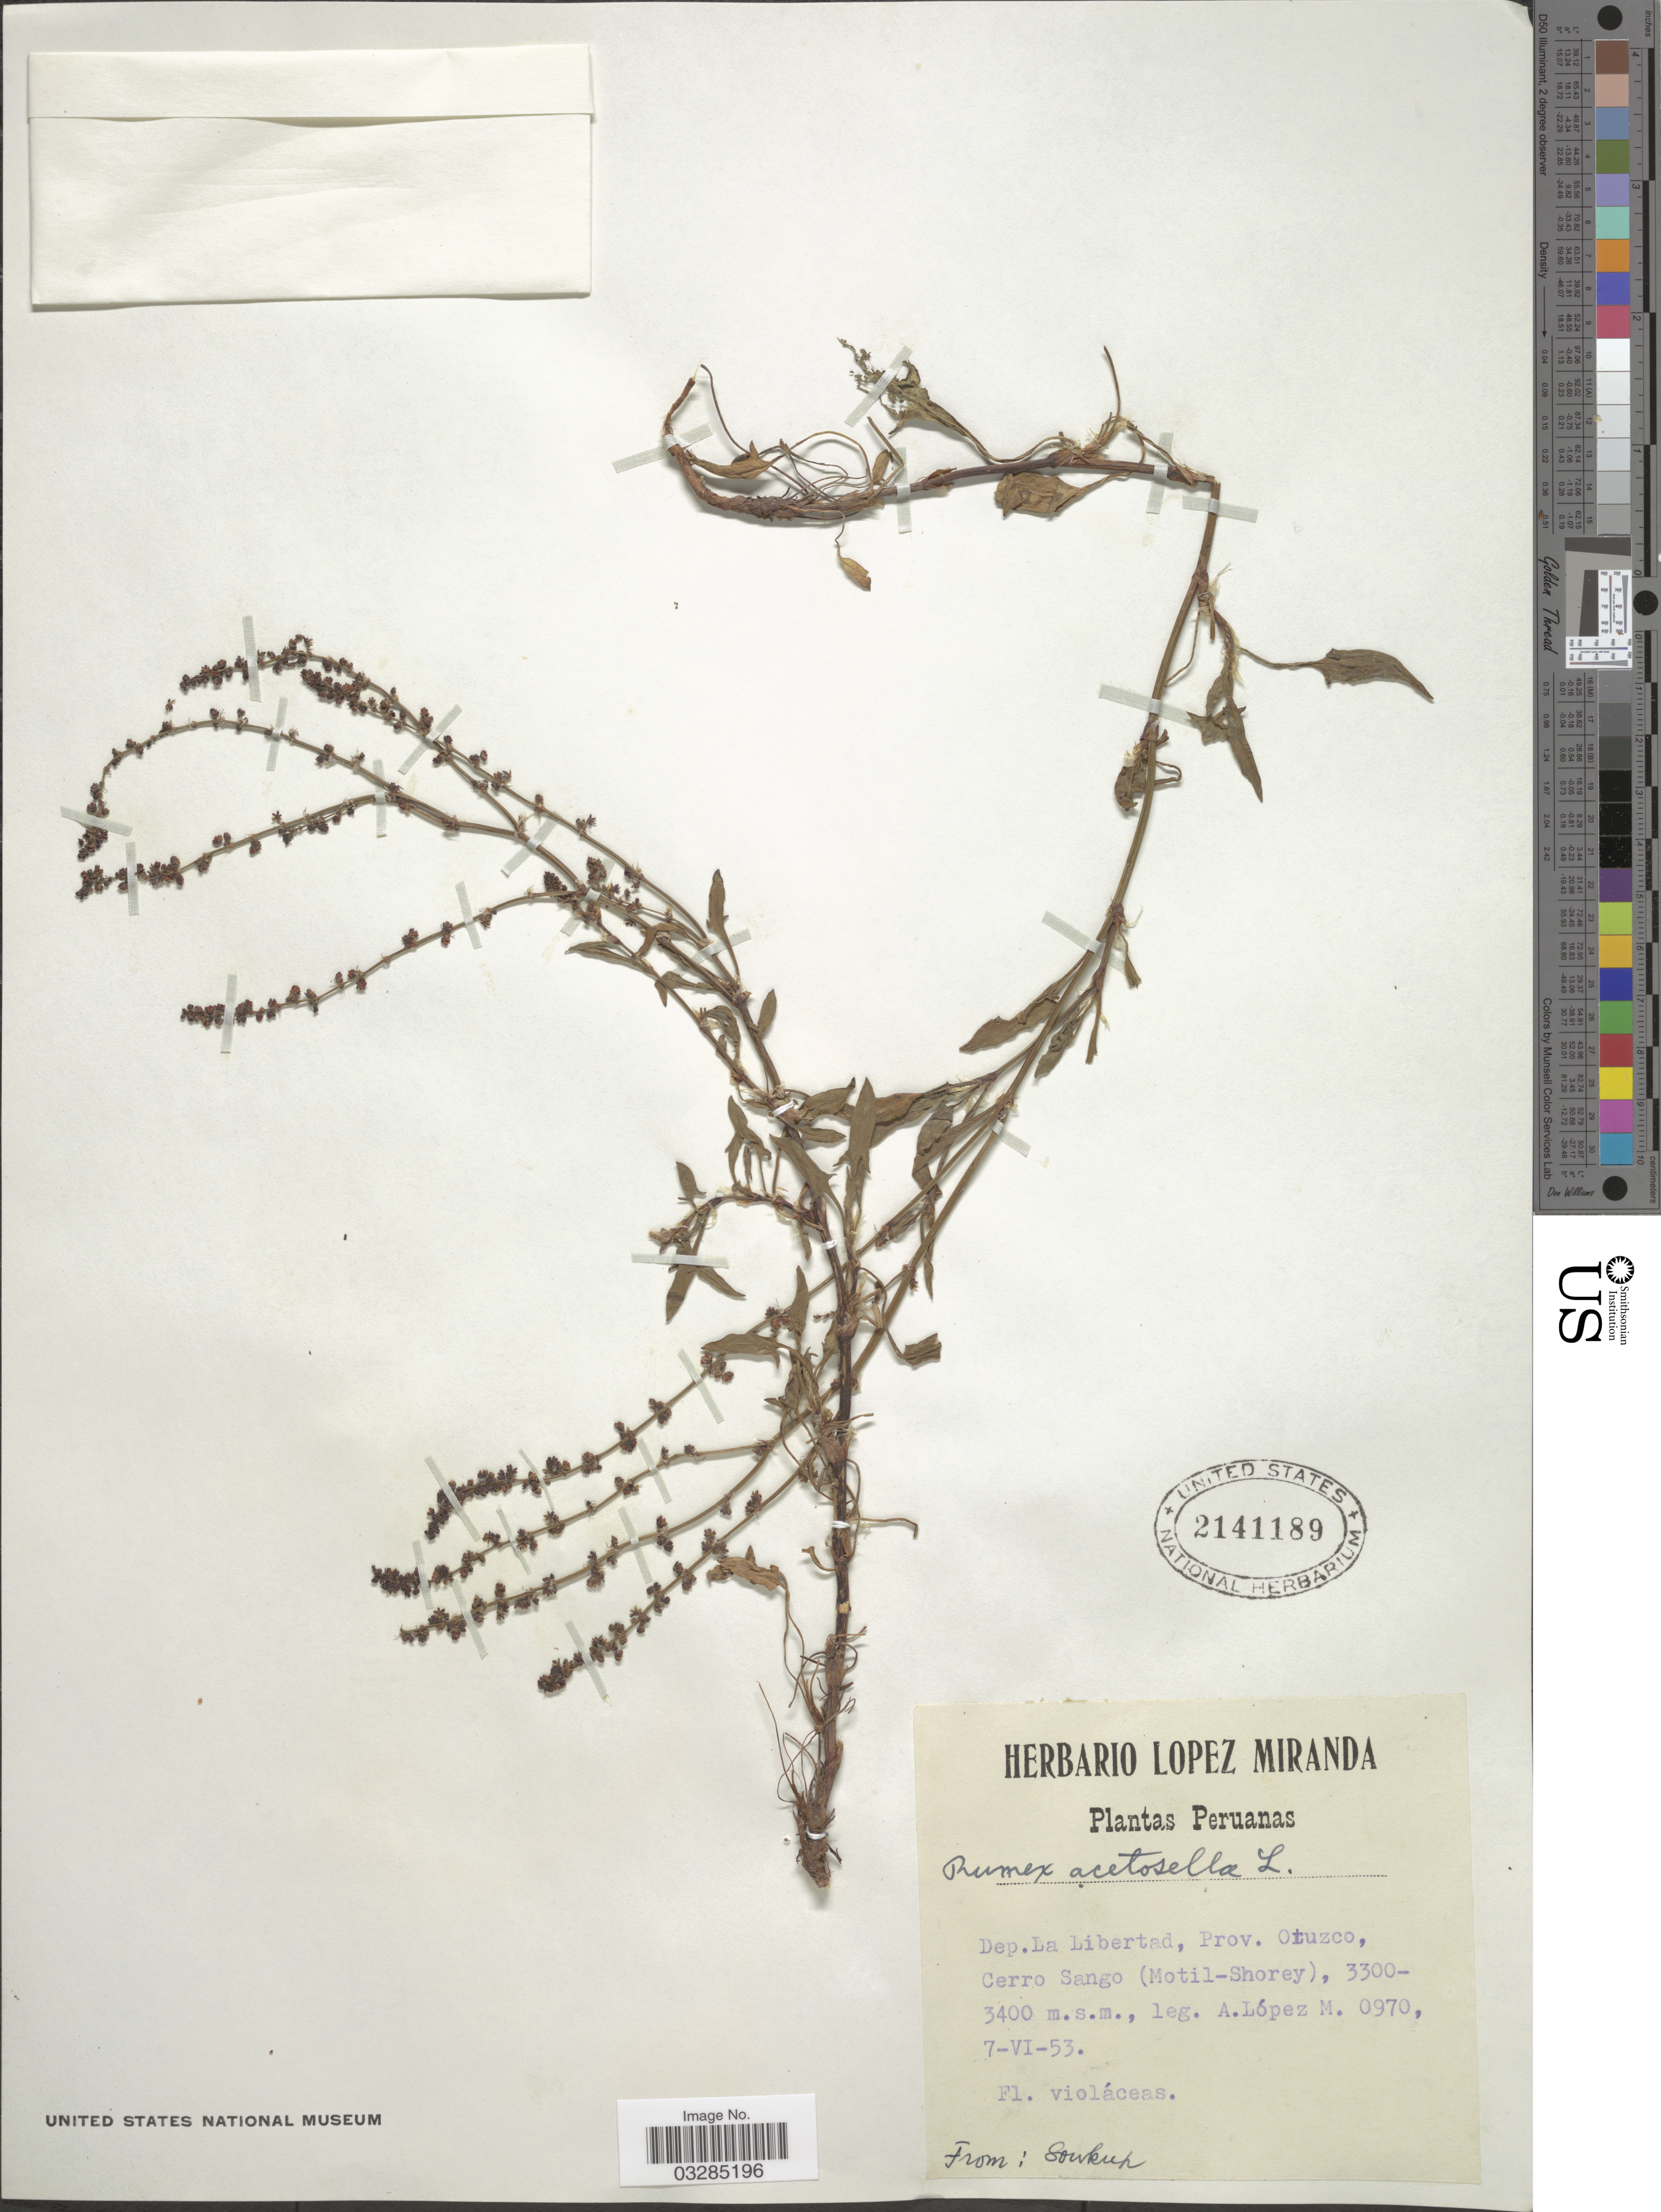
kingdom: Plantae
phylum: Tracheophyta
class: Magnoliopsida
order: Caryophyllales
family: Polygonaceae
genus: Rumex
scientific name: Rumex acetosella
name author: L.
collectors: A. López M.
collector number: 0970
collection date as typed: Transcribed d/m/y: 7/6/53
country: Peru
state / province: La Libertad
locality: Dep. La Libertad. Prov. Otuzco, Cerro Sango (Motil-Shorey).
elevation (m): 3300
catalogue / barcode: US 2141189